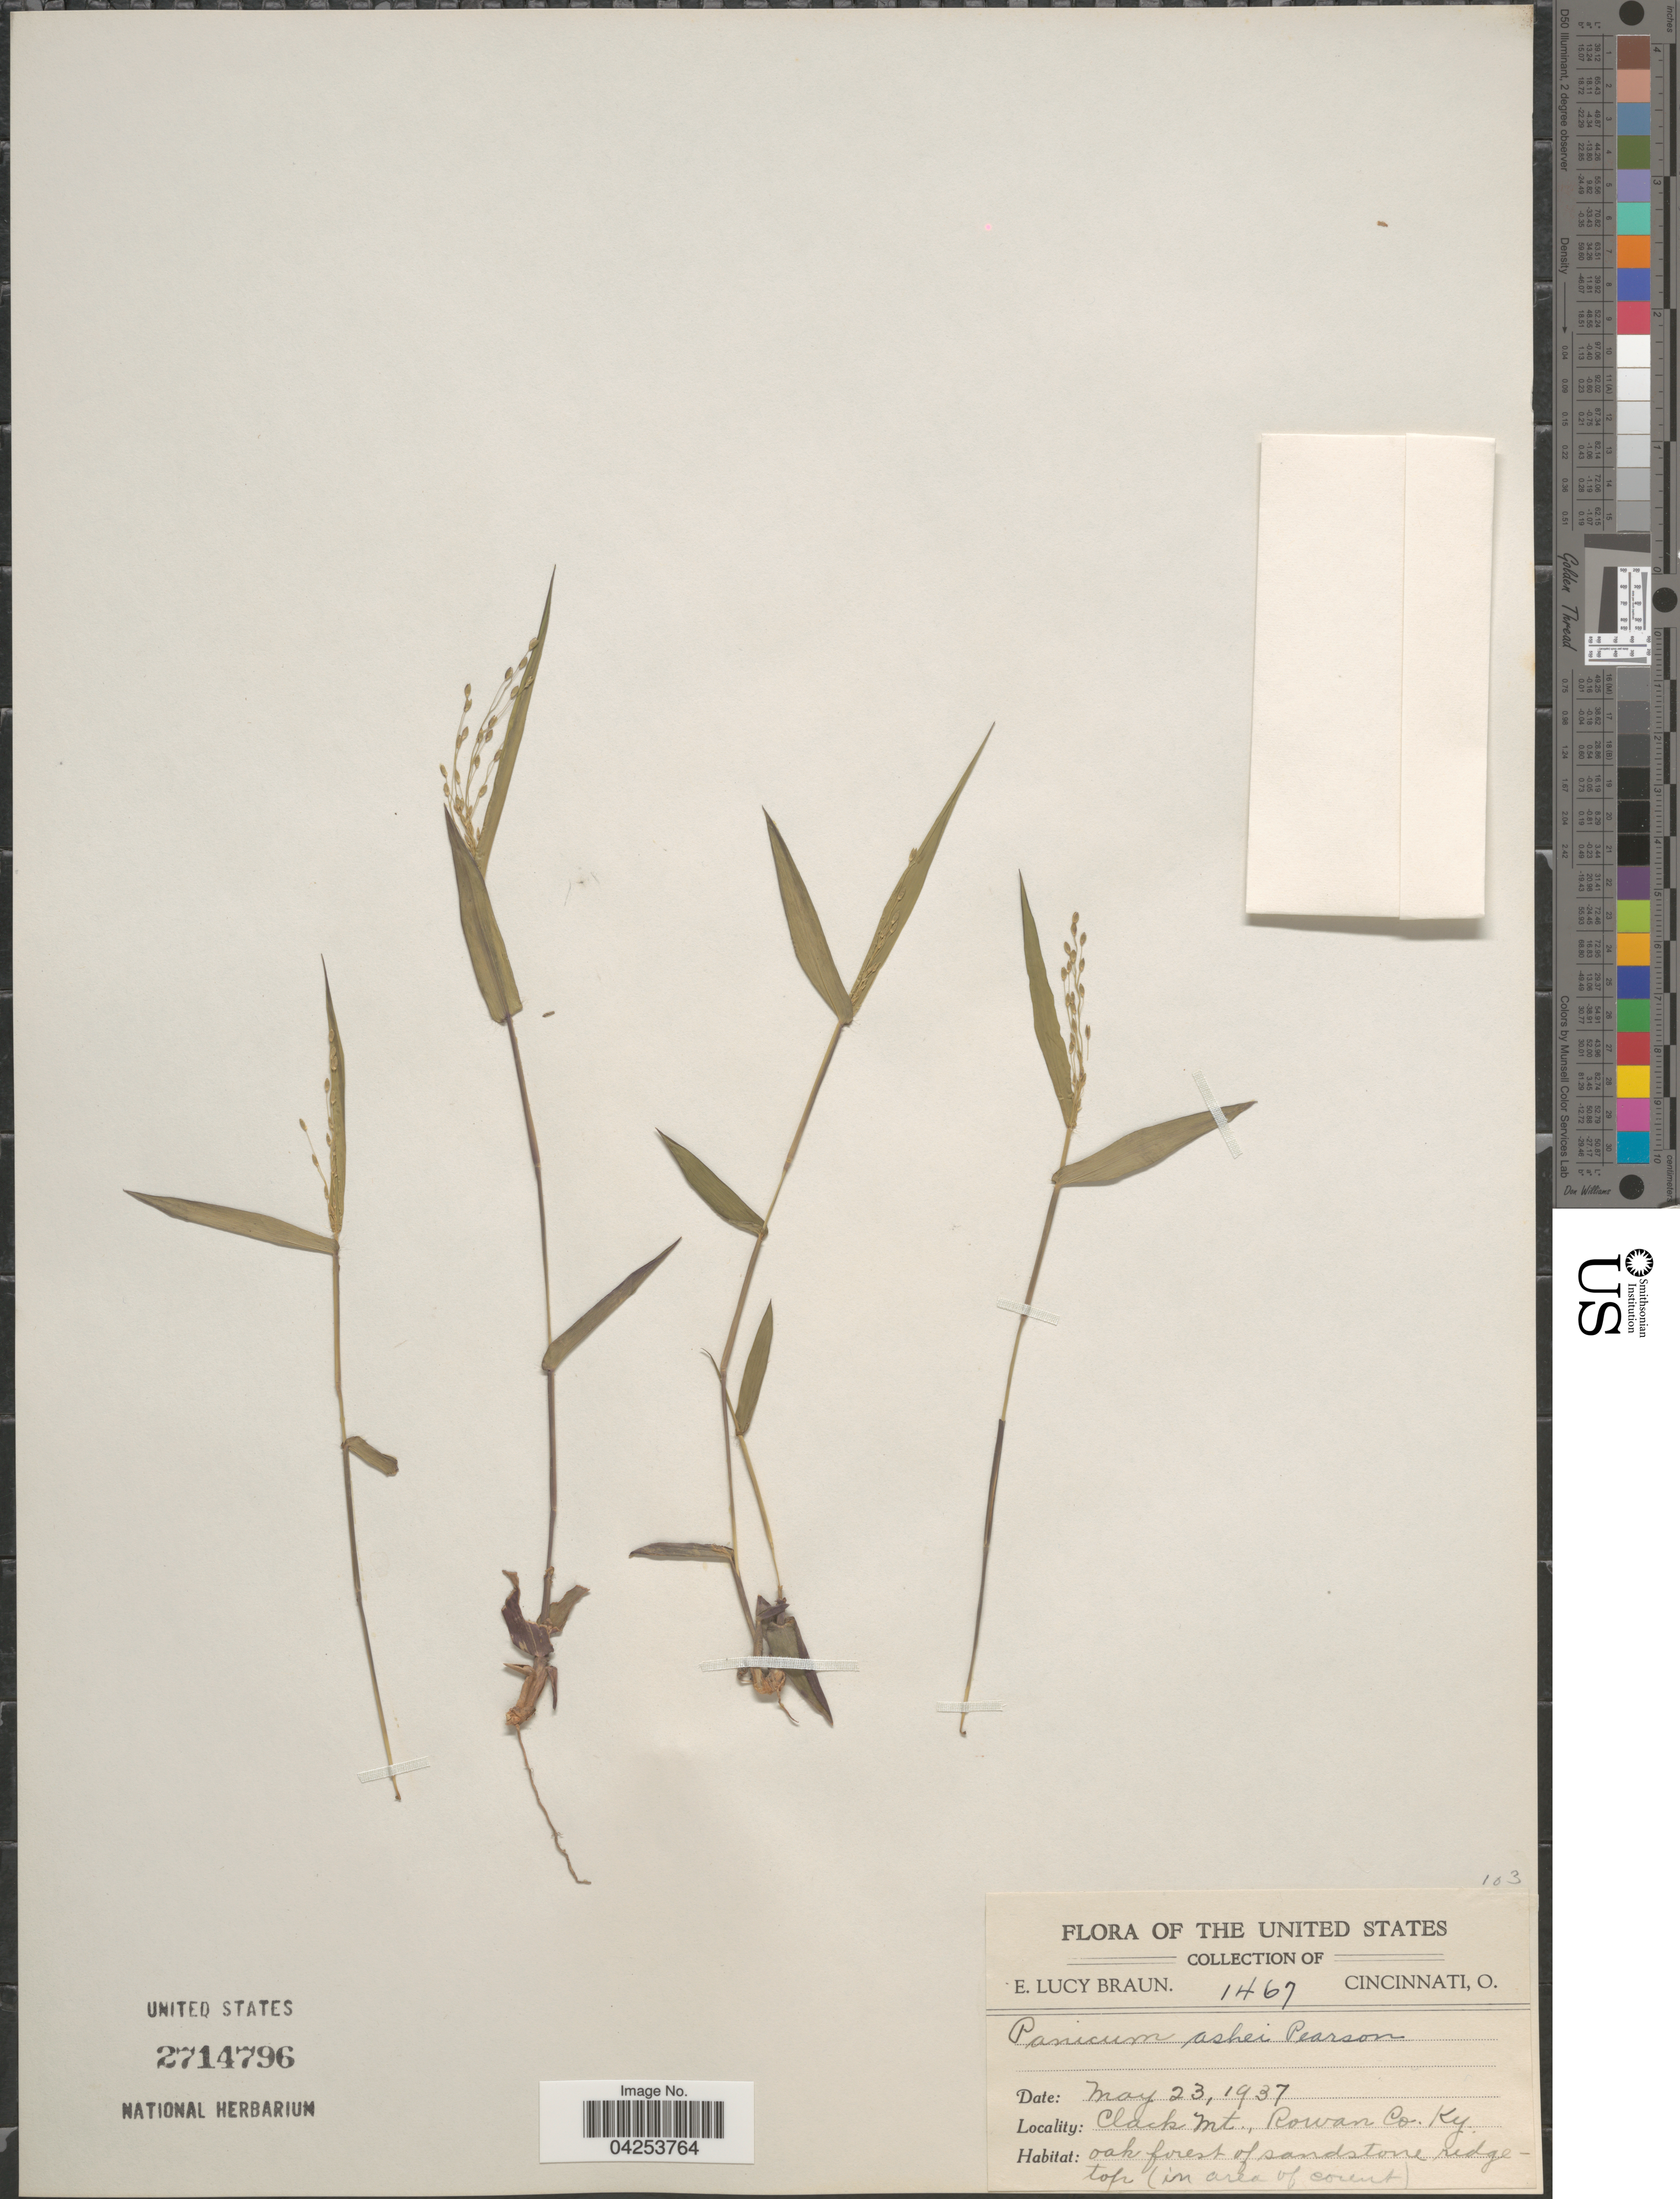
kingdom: Plantae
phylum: Tracheophyta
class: Liliopsida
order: Poales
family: Poaceae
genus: Dichanthelium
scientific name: Dichanthelium commutatum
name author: (Schult.) Gould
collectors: E. L. Braun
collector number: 1467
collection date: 1937-05-23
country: United States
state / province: Kentucky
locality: Clack Mt., Rowan Co.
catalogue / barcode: US 2714796